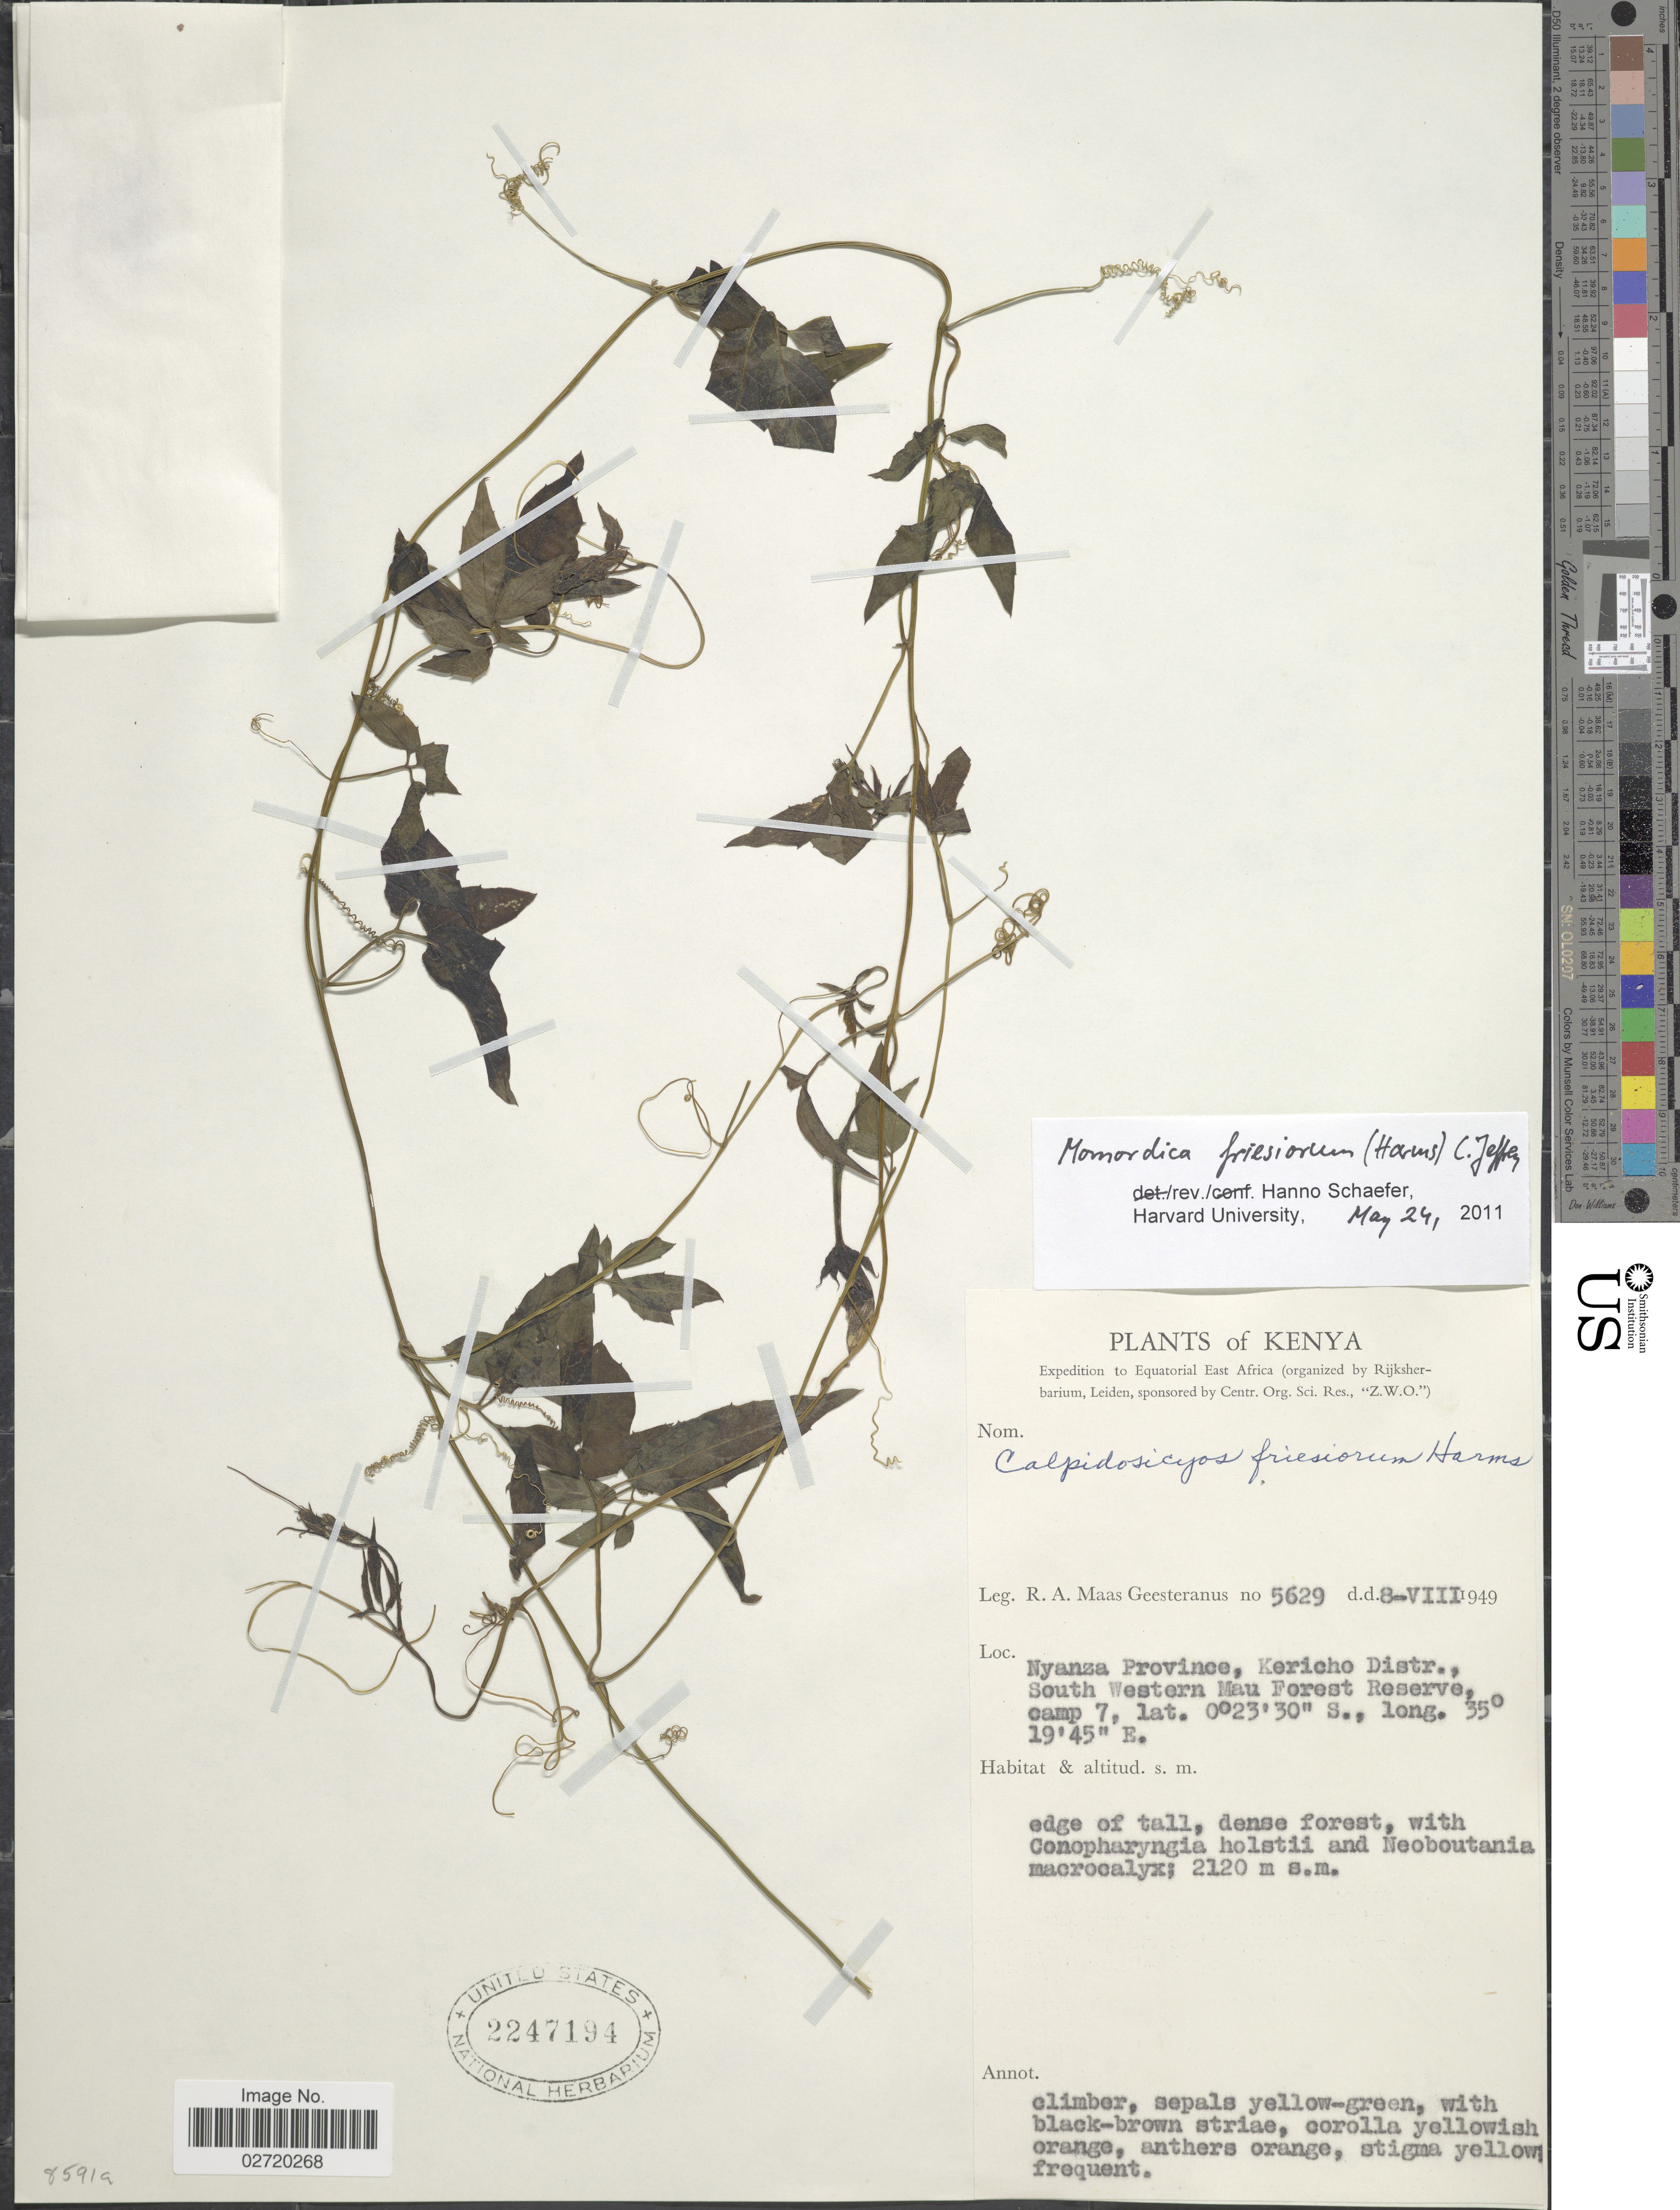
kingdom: Plantae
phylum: Tracheophyta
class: Magnoliopsida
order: Cucurbitales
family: Cucurbitaceae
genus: Momordica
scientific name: Momordica friesiorum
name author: (Harms) C. Jeffrey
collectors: R. A. Maas Geesteranus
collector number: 5629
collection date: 1949-08-08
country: Kenya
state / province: Kericho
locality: Nyanza Province, Kericho Distr., South Western Mau Forest Reserve, camp 7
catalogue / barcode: US 2247194